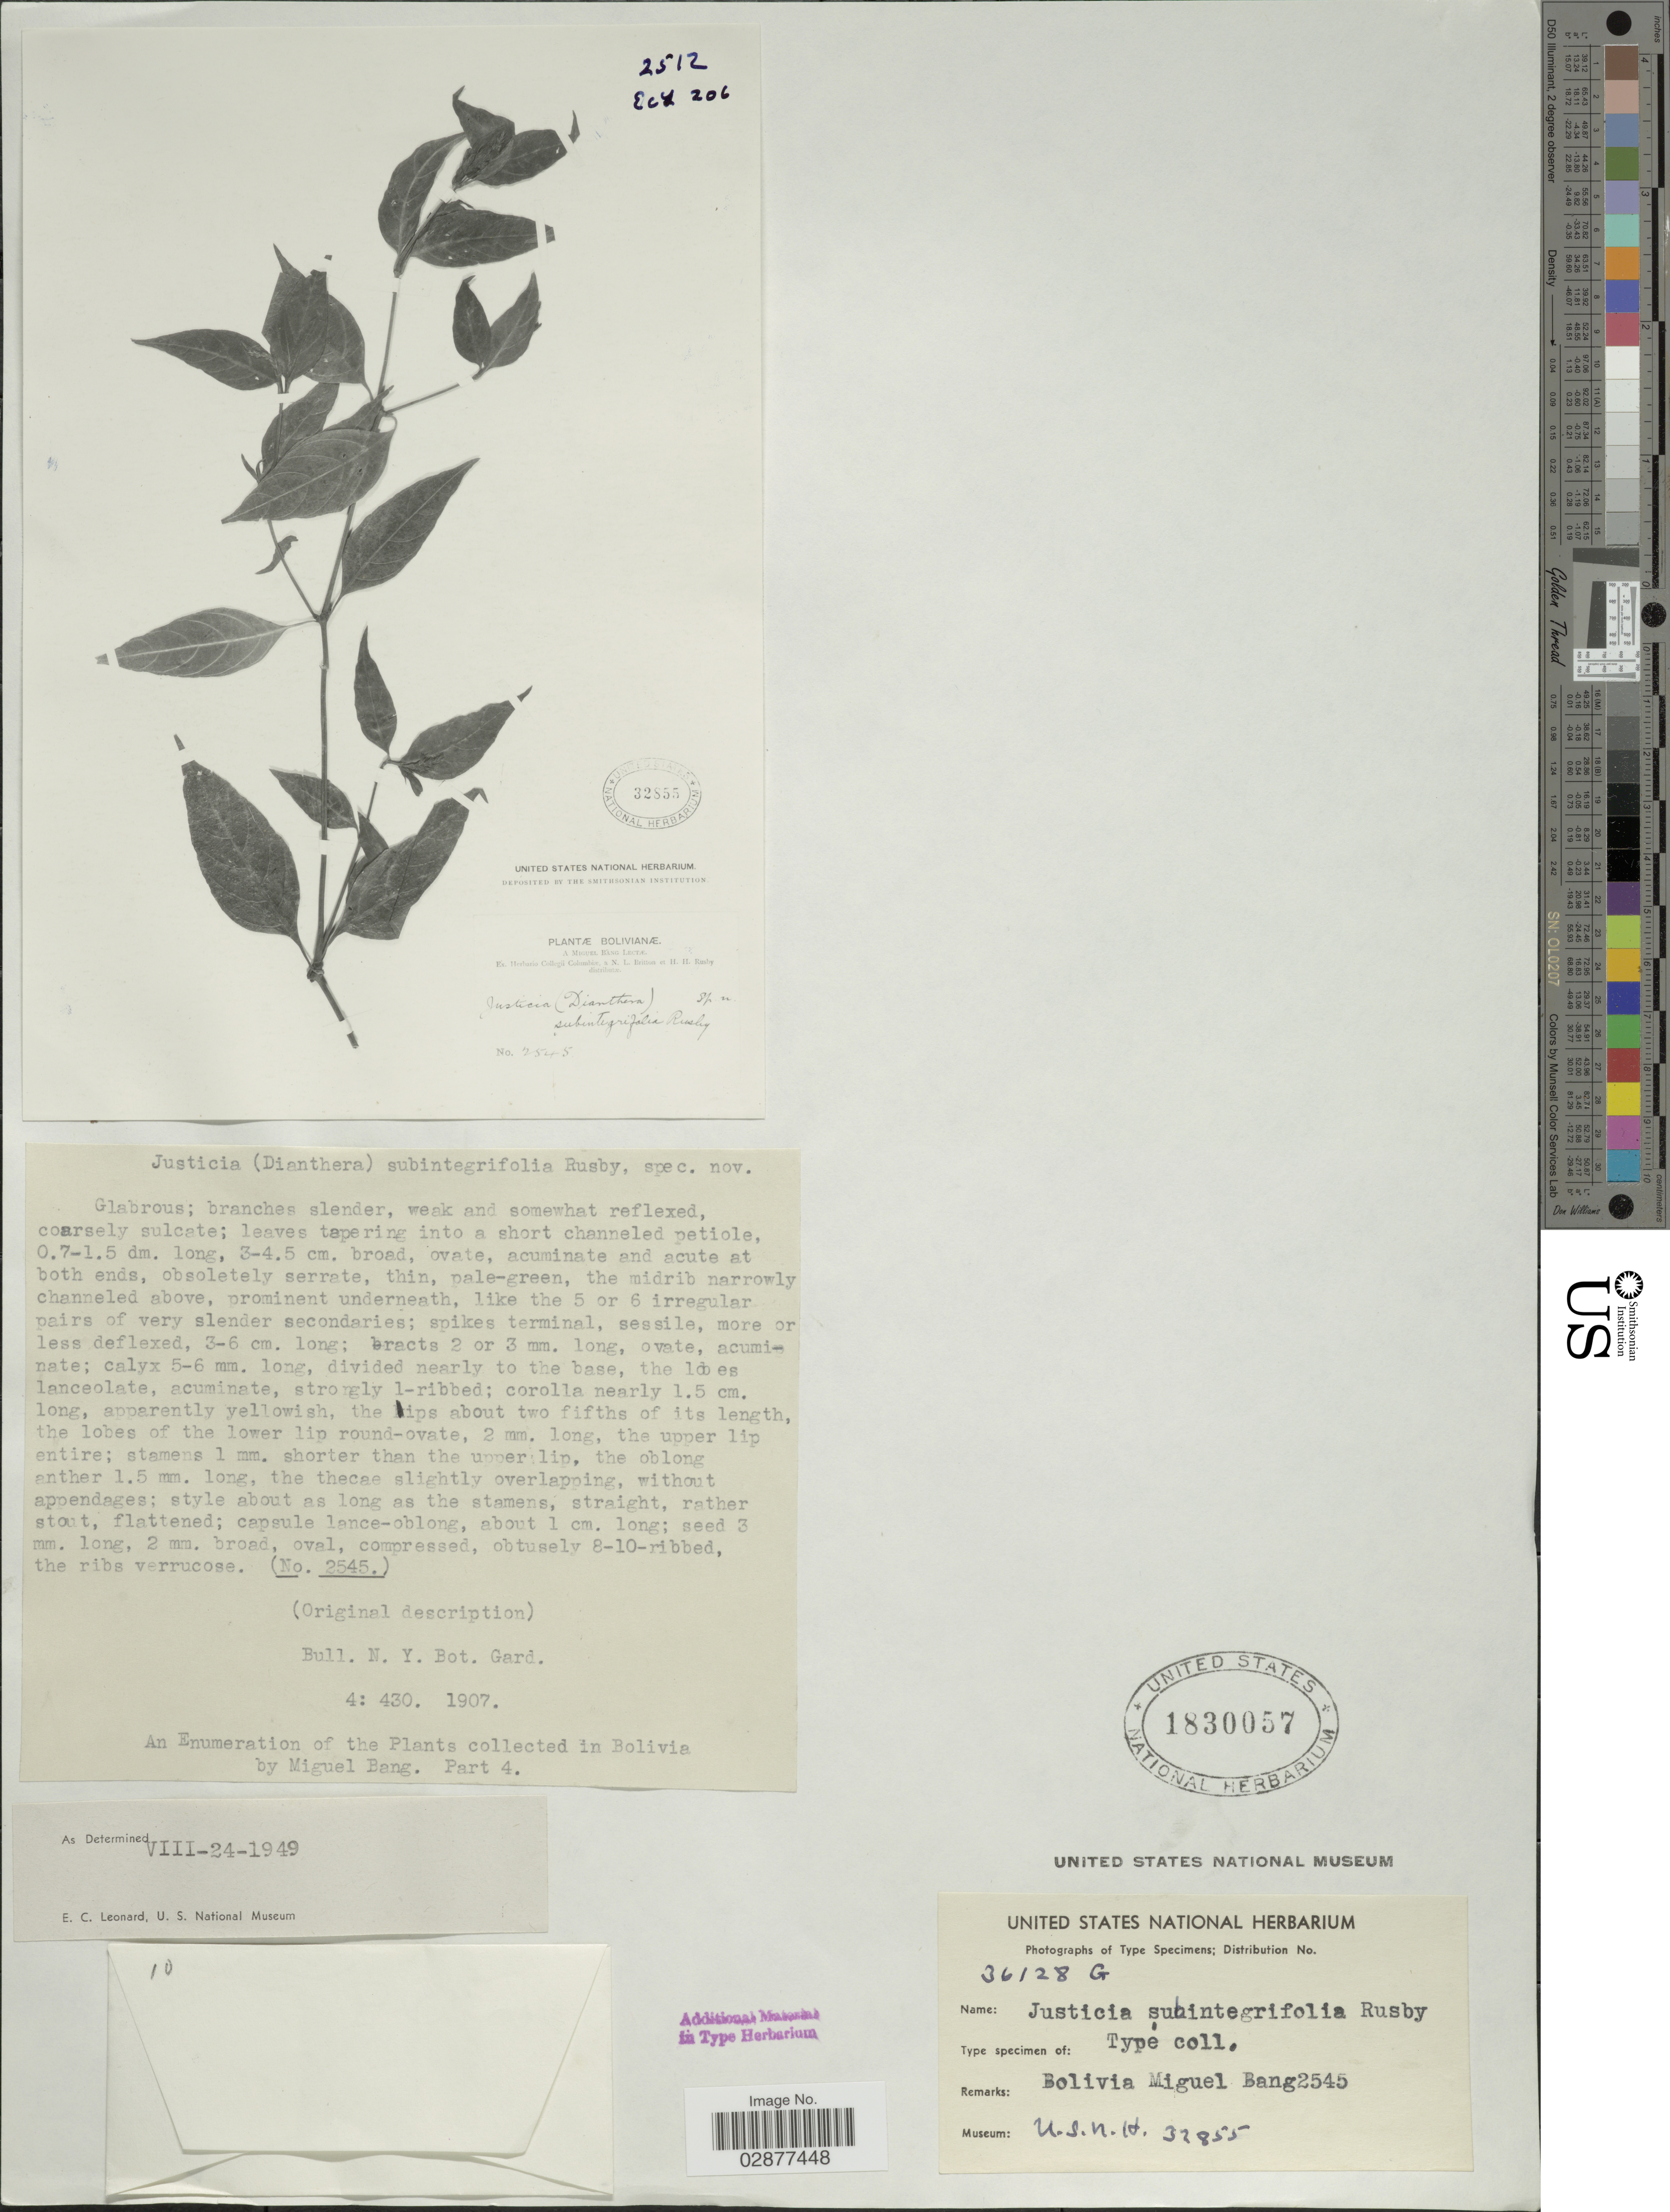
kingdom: Plantae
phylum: Tracheophyta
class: Magnoliopsida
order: Lamiales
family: Acanthaceae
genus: Justicia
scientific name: Justicia boliviana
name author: Rusby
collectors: M. Bang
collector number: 2545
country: Bolivia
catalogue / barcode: US 32855